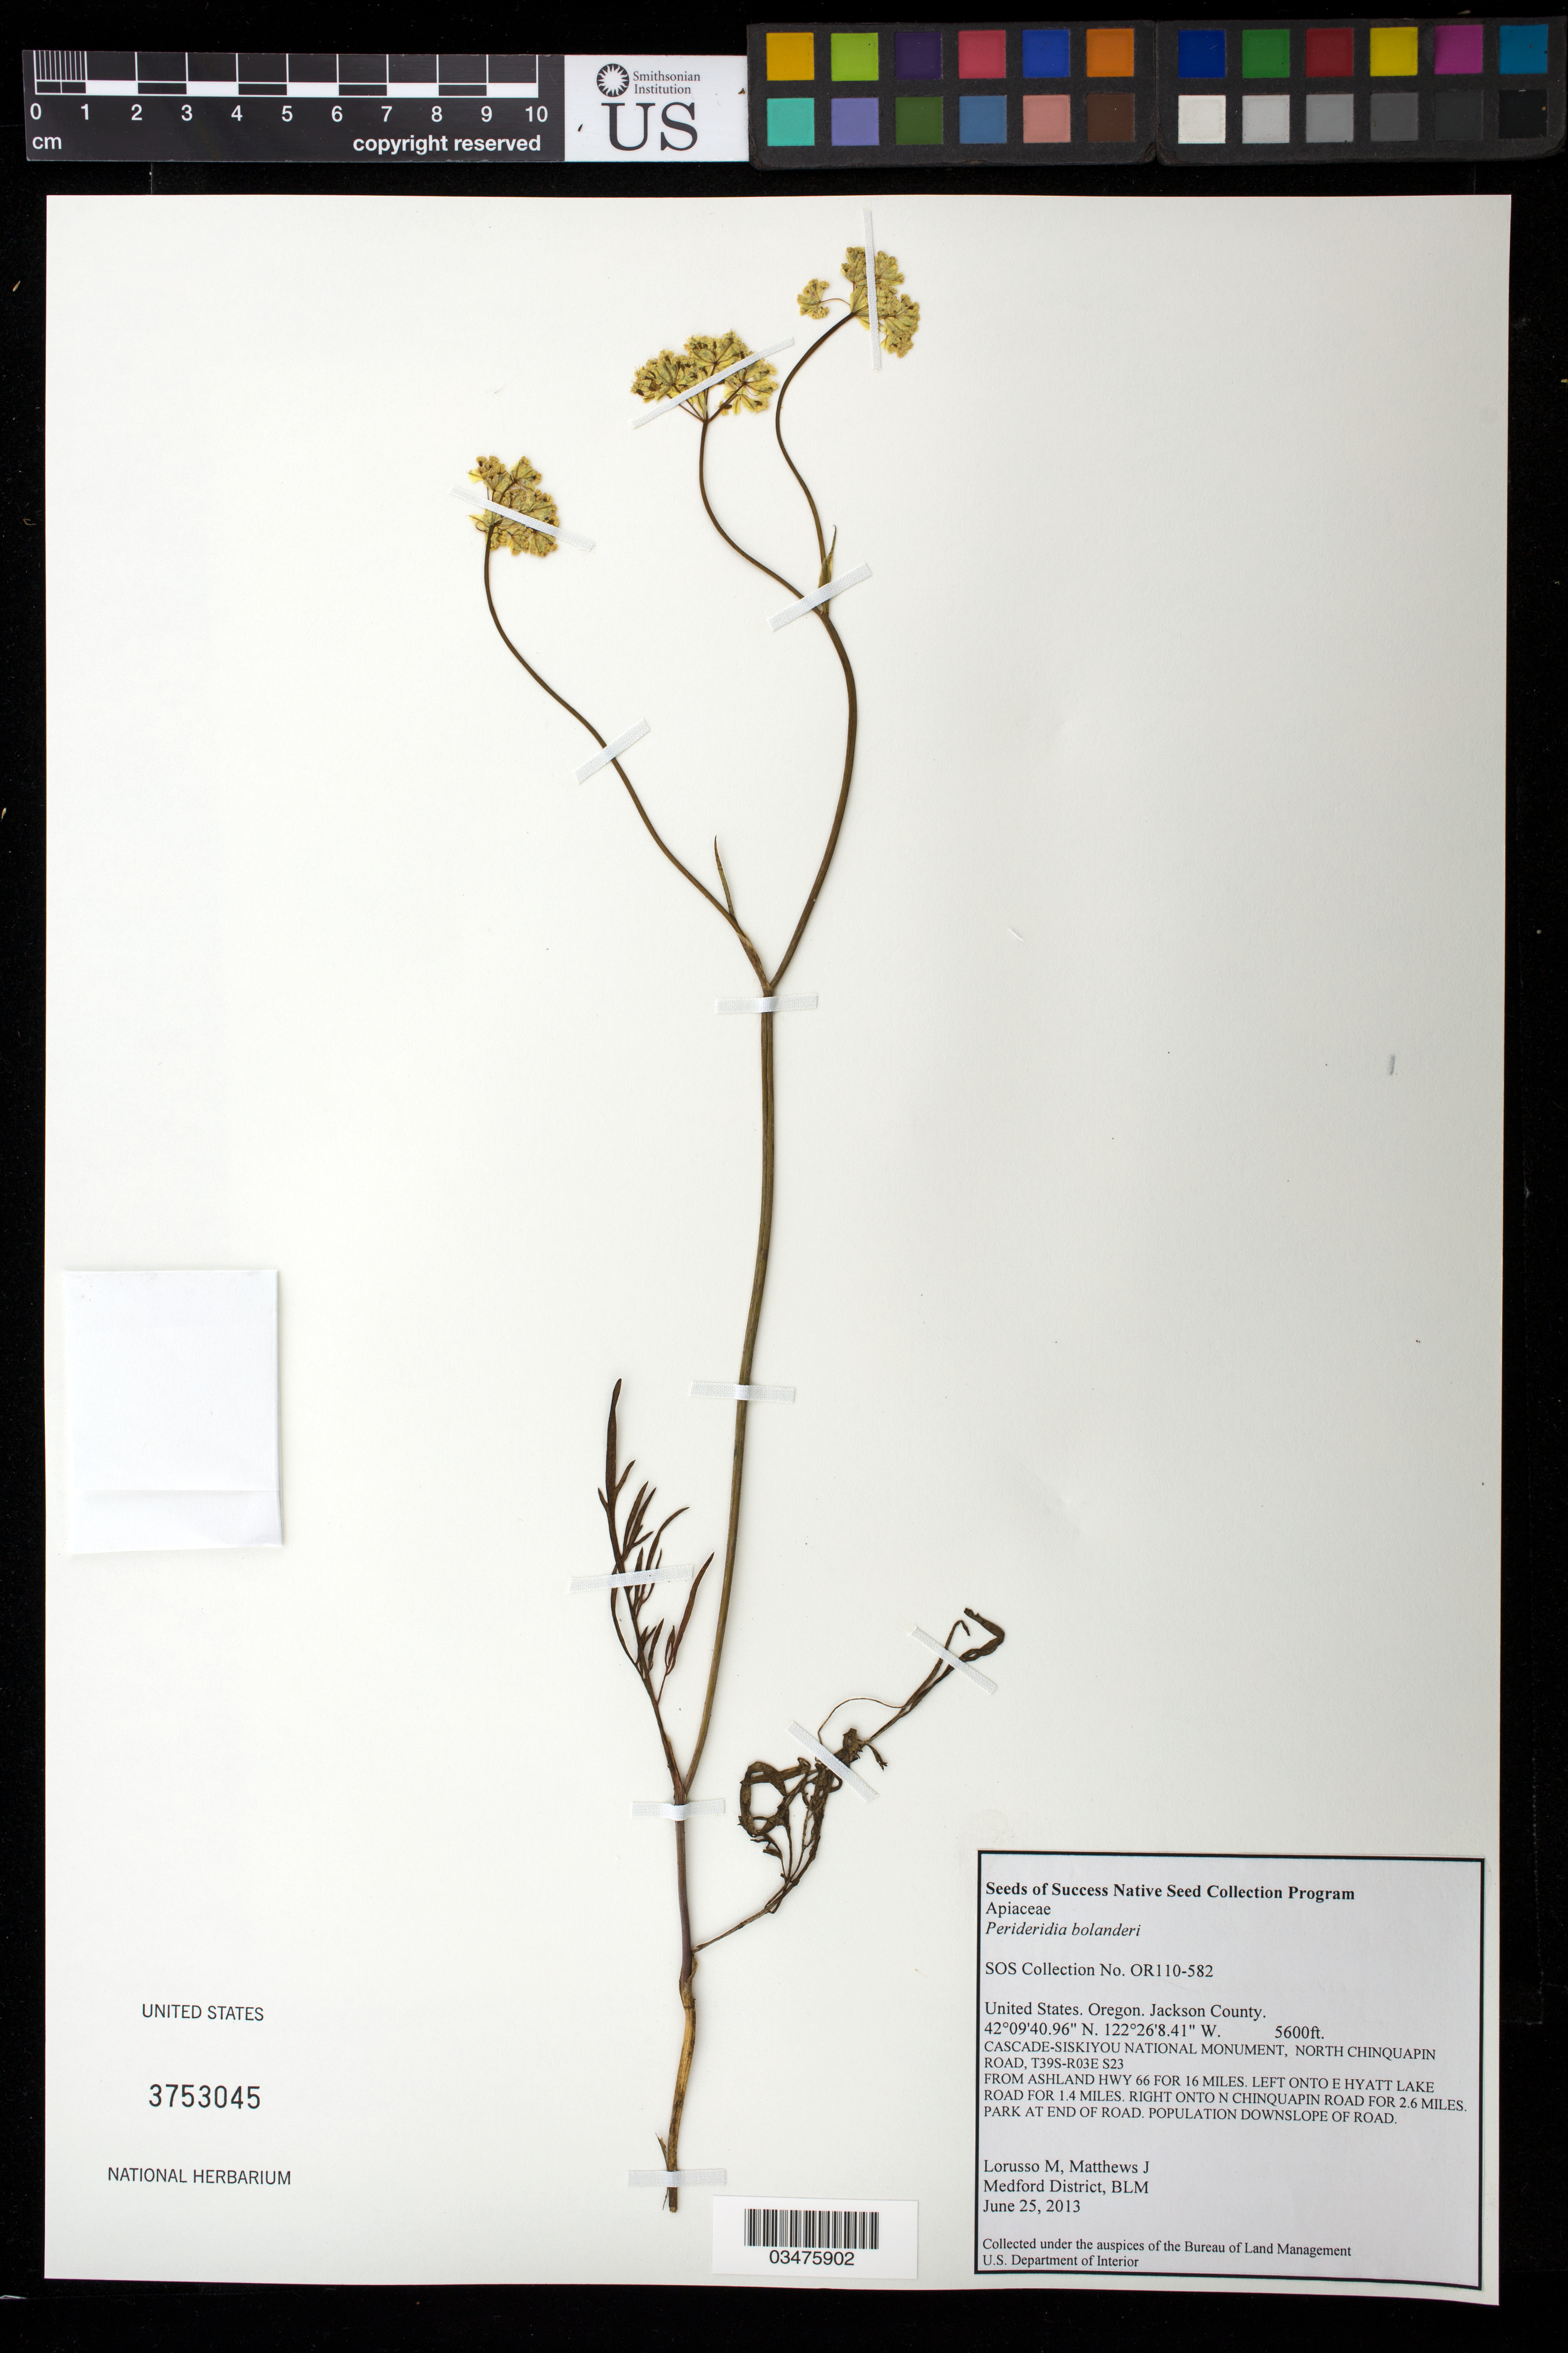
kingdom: Plantae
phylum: Tracheophyta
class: Magnoliopsida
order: Apiales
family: Apiaceae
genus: Perideridia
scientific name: Perideridia bolanderi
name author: A. Nelson & J.F. Macbr.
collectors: M. Lorusso & J. Matthews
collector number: OR110-582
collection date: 2013-06-25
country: United States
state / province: Oregon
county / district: Jackson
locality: Cascade-Siskiyou National Monument, North Chinquapin Road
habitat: Downslope of road.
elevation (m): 1707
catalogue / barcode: US 3753045